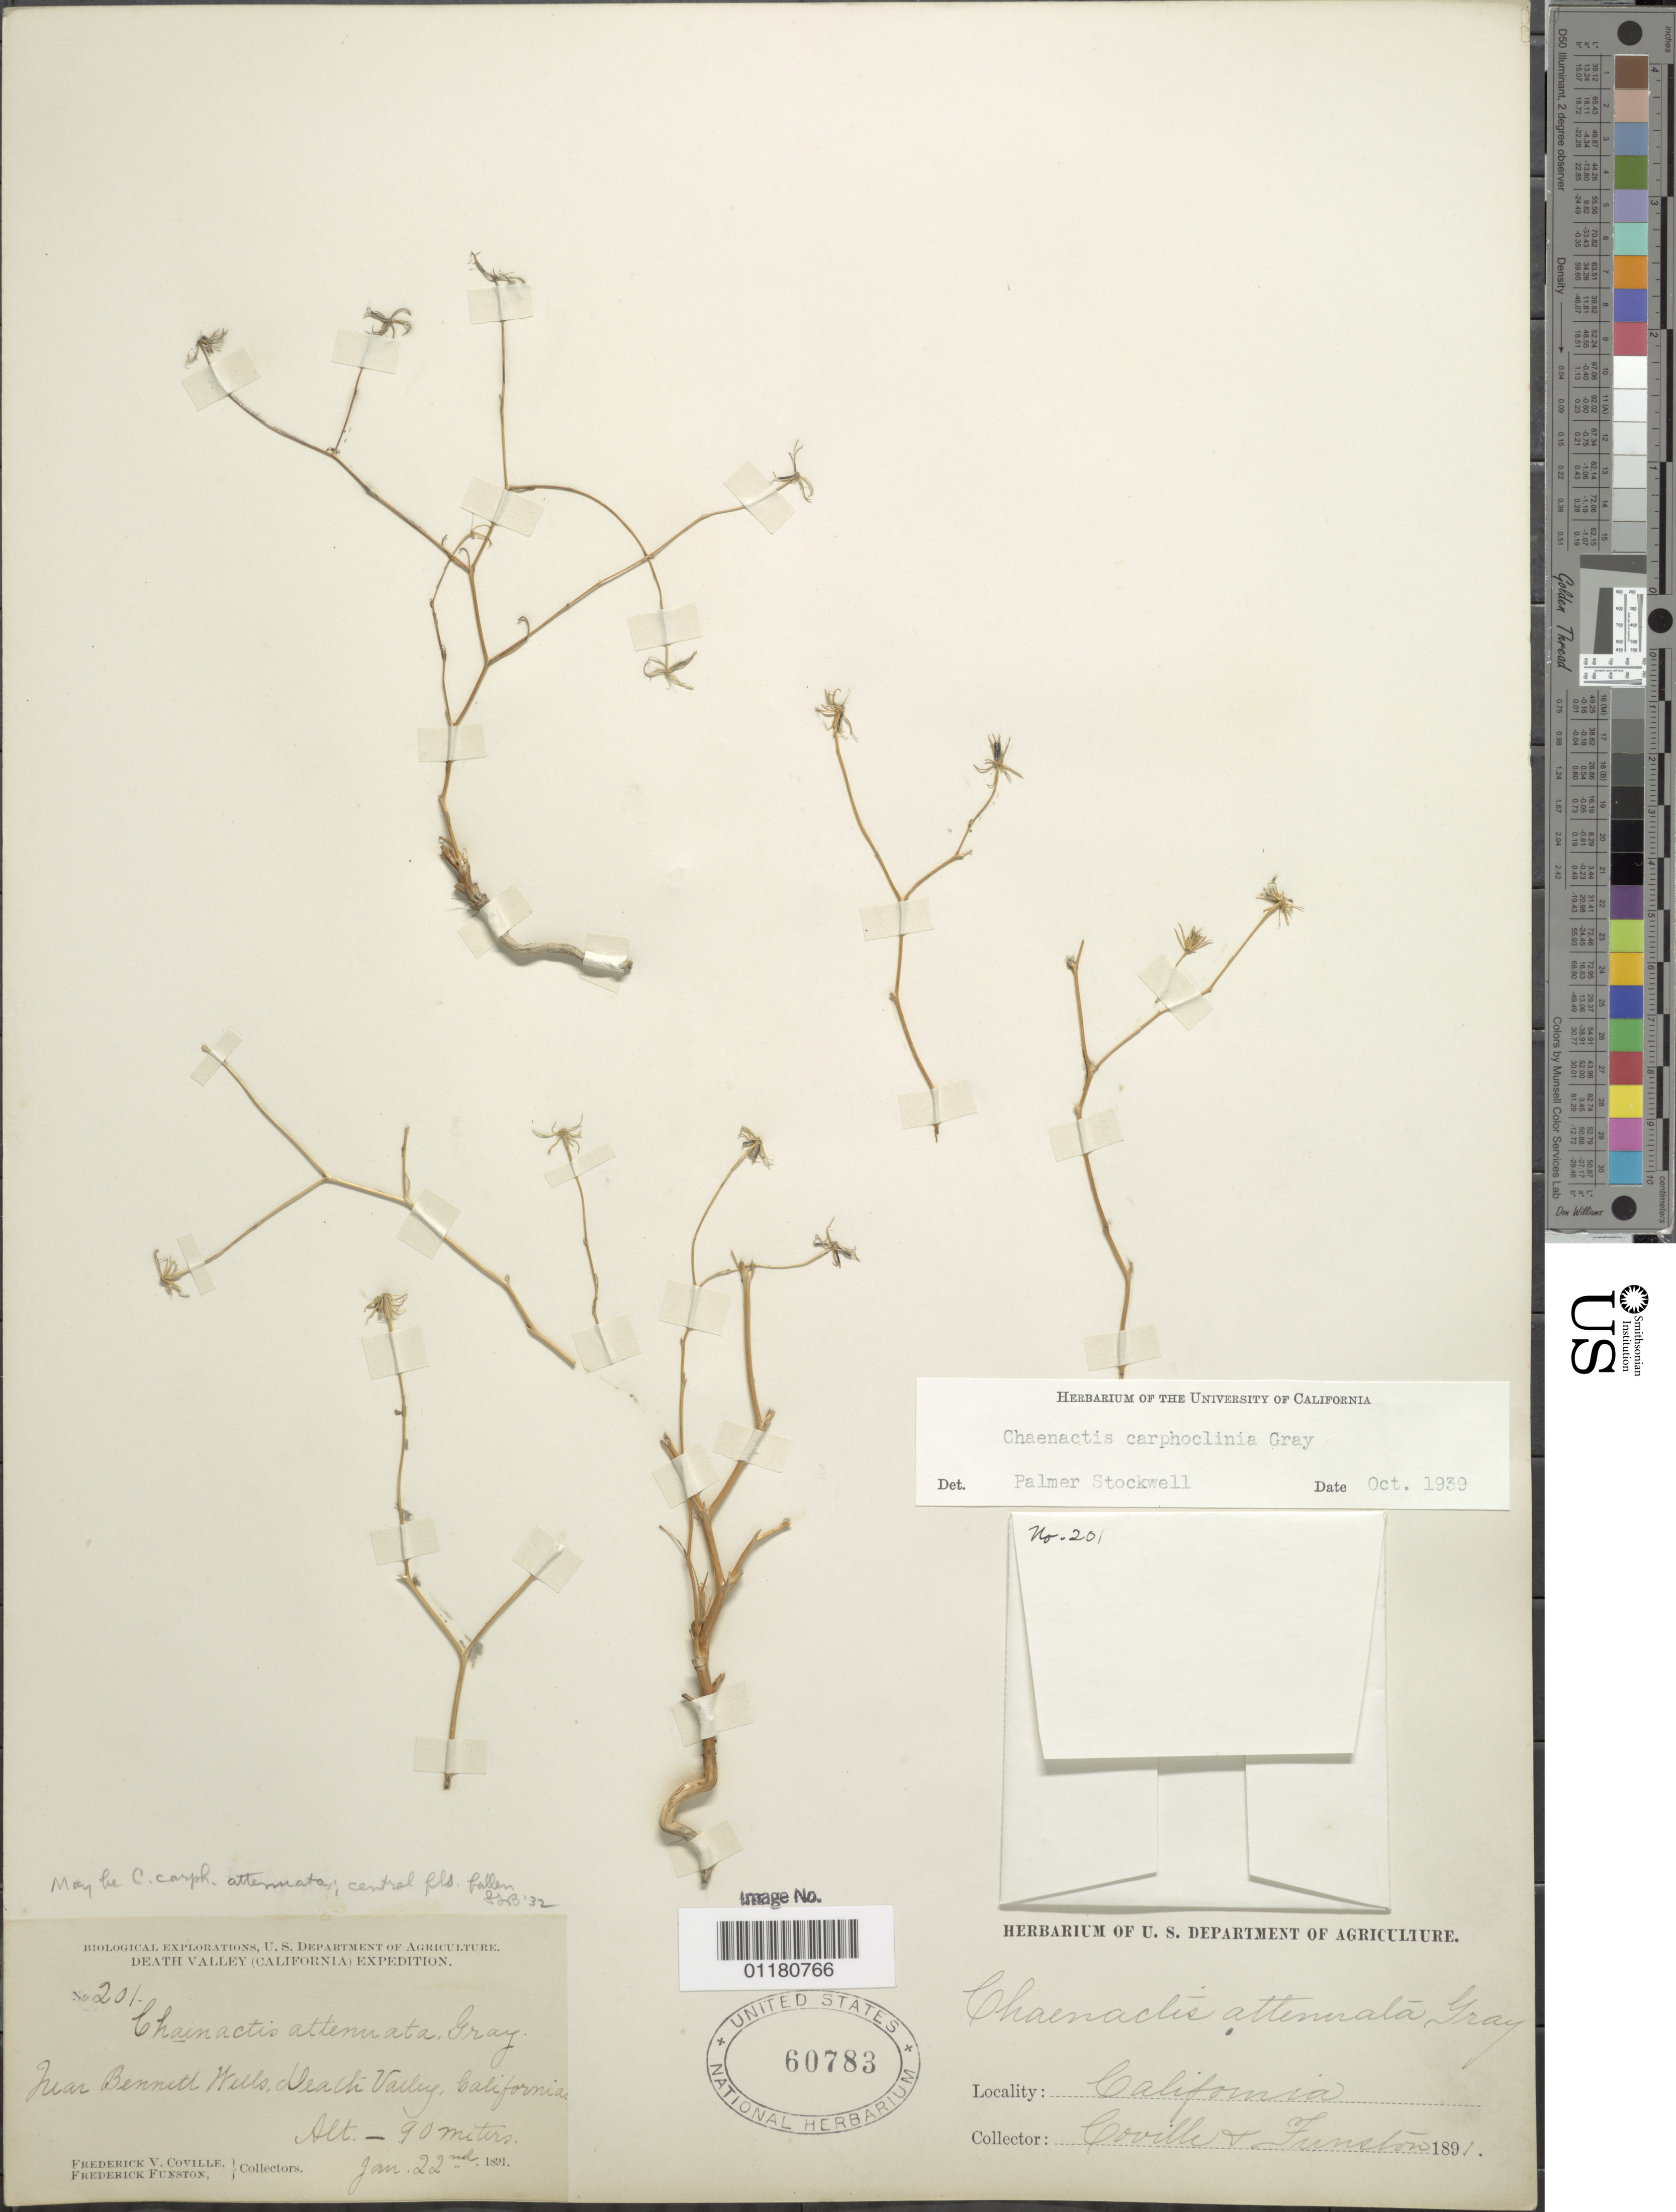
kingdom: Plantae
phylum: Tracheophyta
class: Magnoliopsida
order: Asterales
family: Asteraceae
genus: Chaenactis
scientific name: Chaenactis carphoclinia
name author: A. Gray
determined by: Stockwell, P.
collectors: F. V. Coville & F. Funston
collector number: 201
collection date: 1891-01-22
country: United States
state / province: California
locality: Near Bennett Walls.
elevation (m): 90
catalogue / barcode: US 60783